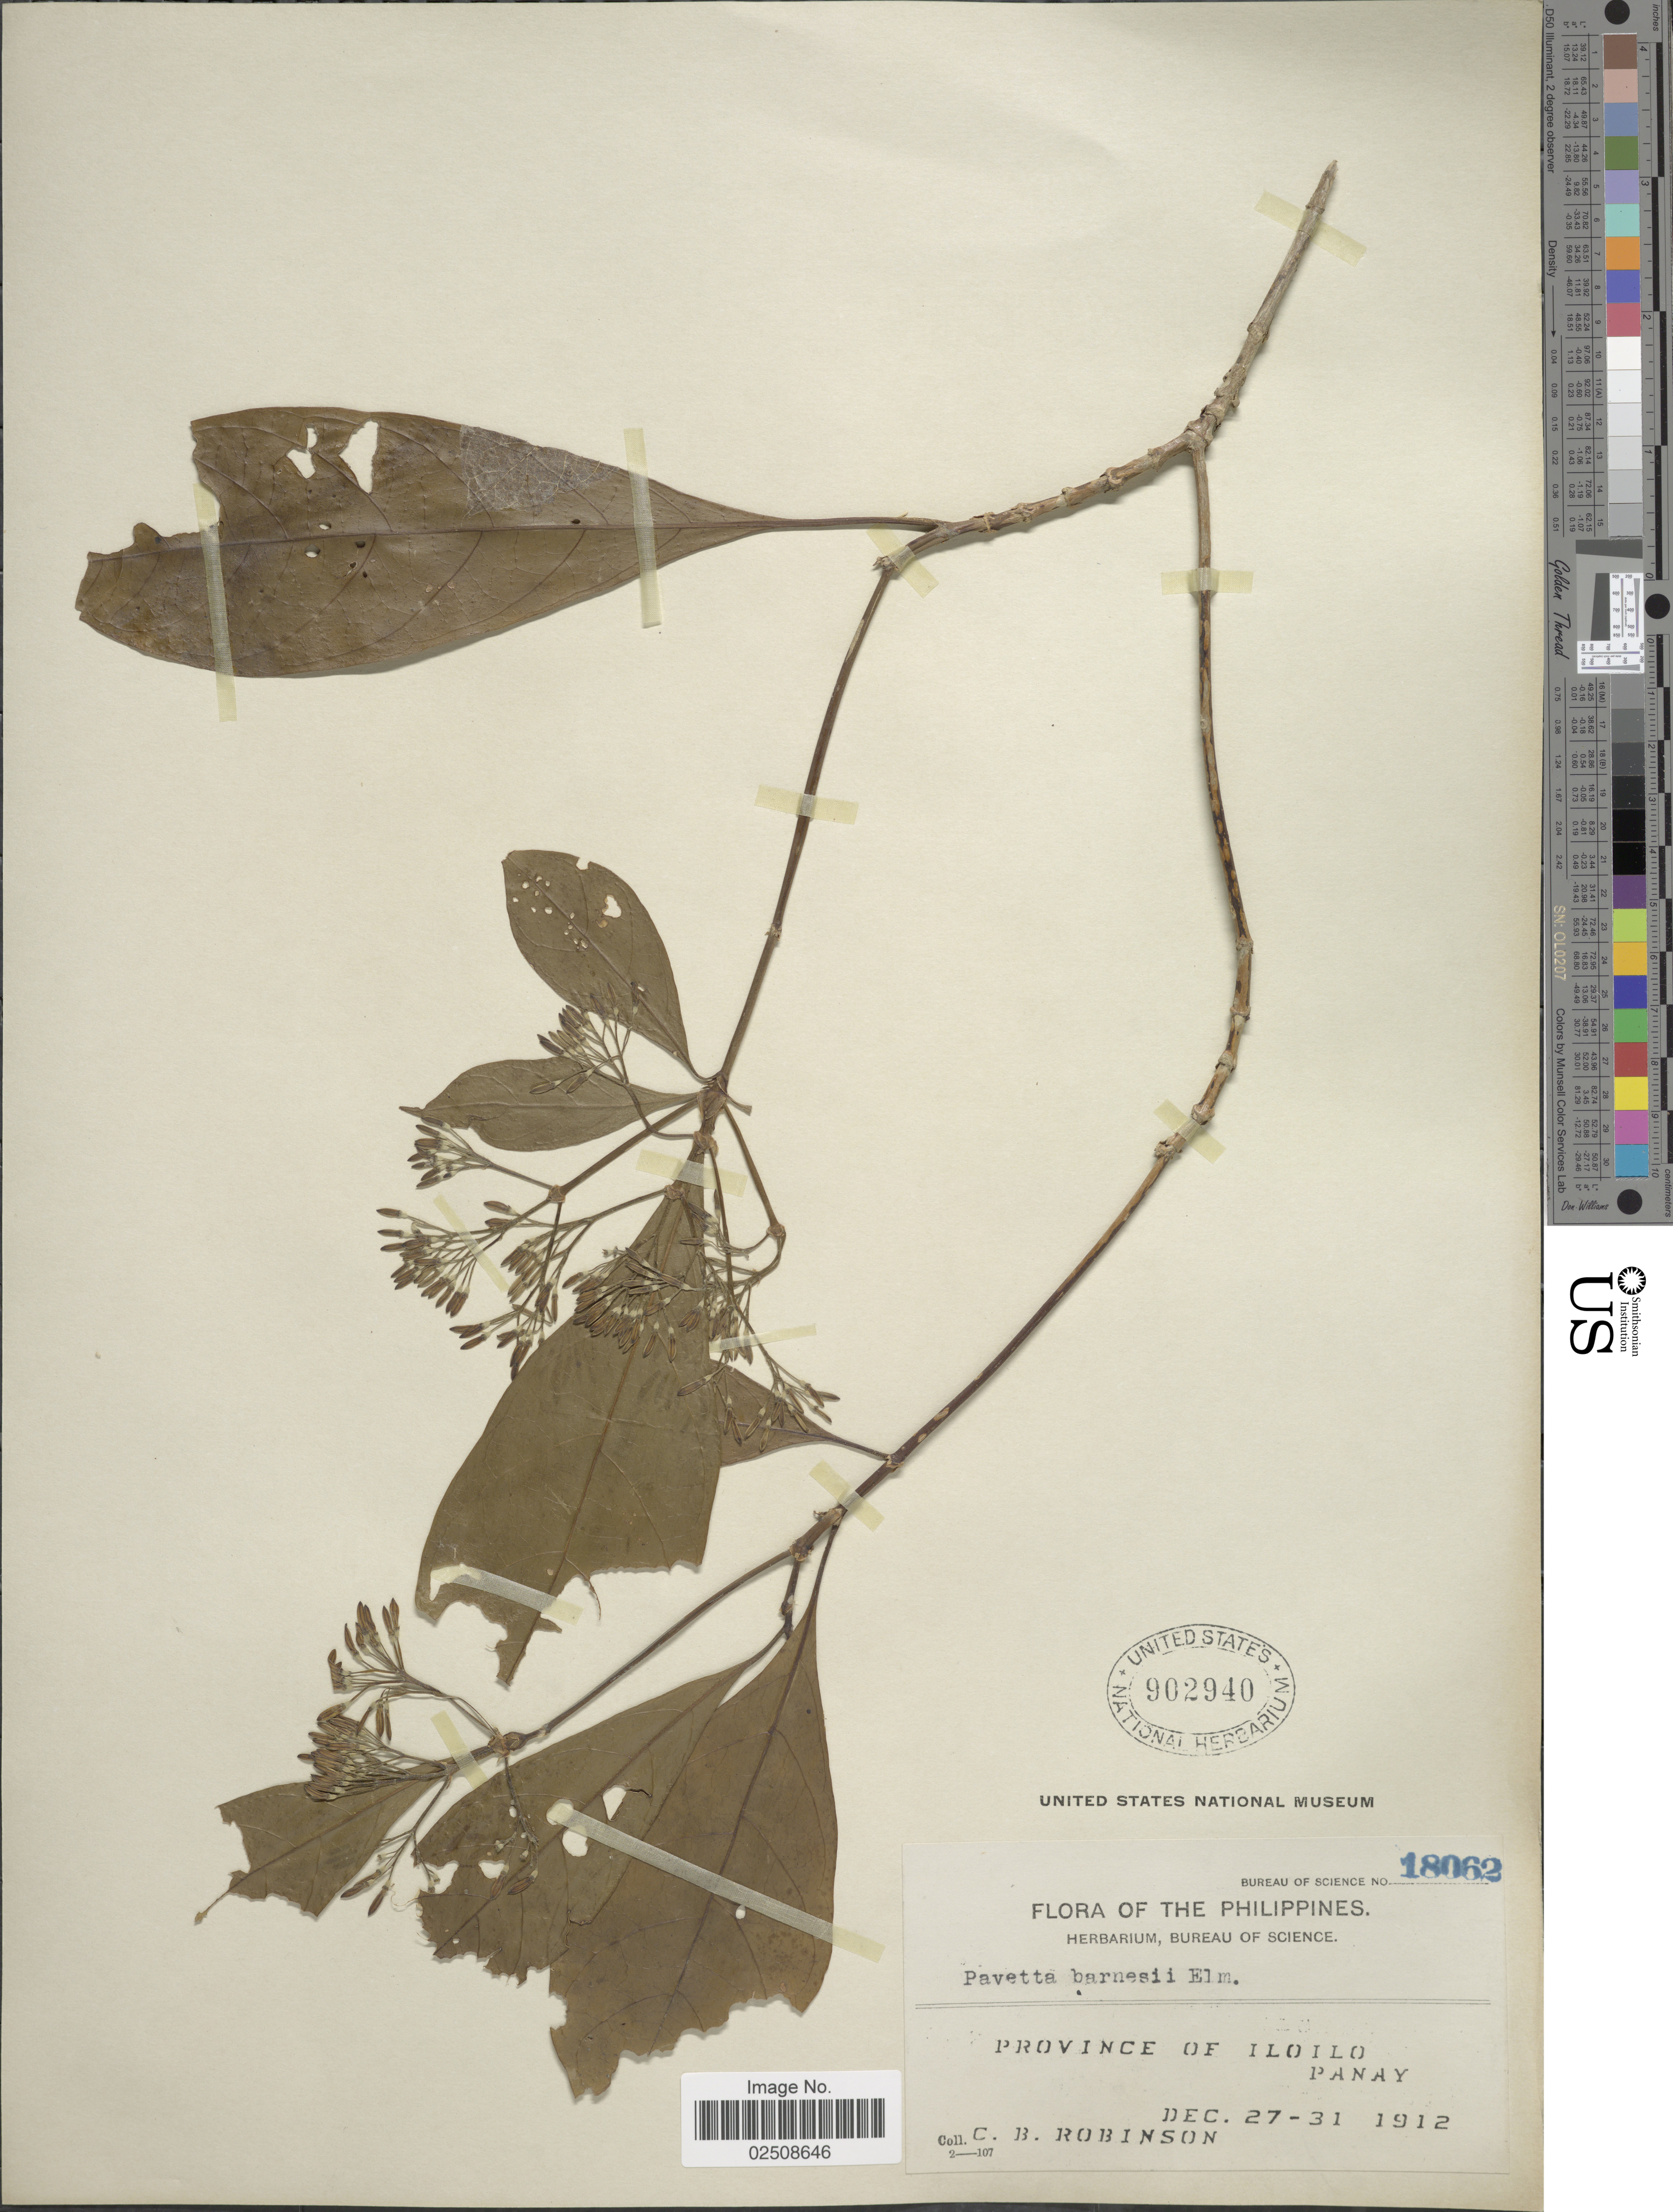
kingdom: Plantae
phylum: Tracheophyta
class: Magnoliopsida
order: Gentianales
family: Rubiaceae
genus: Pavetta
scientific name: Pavetta indica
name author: L.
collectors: C. Robinson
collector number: Bureau of Science 18062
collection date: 1912-12-27/1912-12-31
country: Philippines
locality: Province of Iloilo, Panay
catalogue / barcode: US 902940